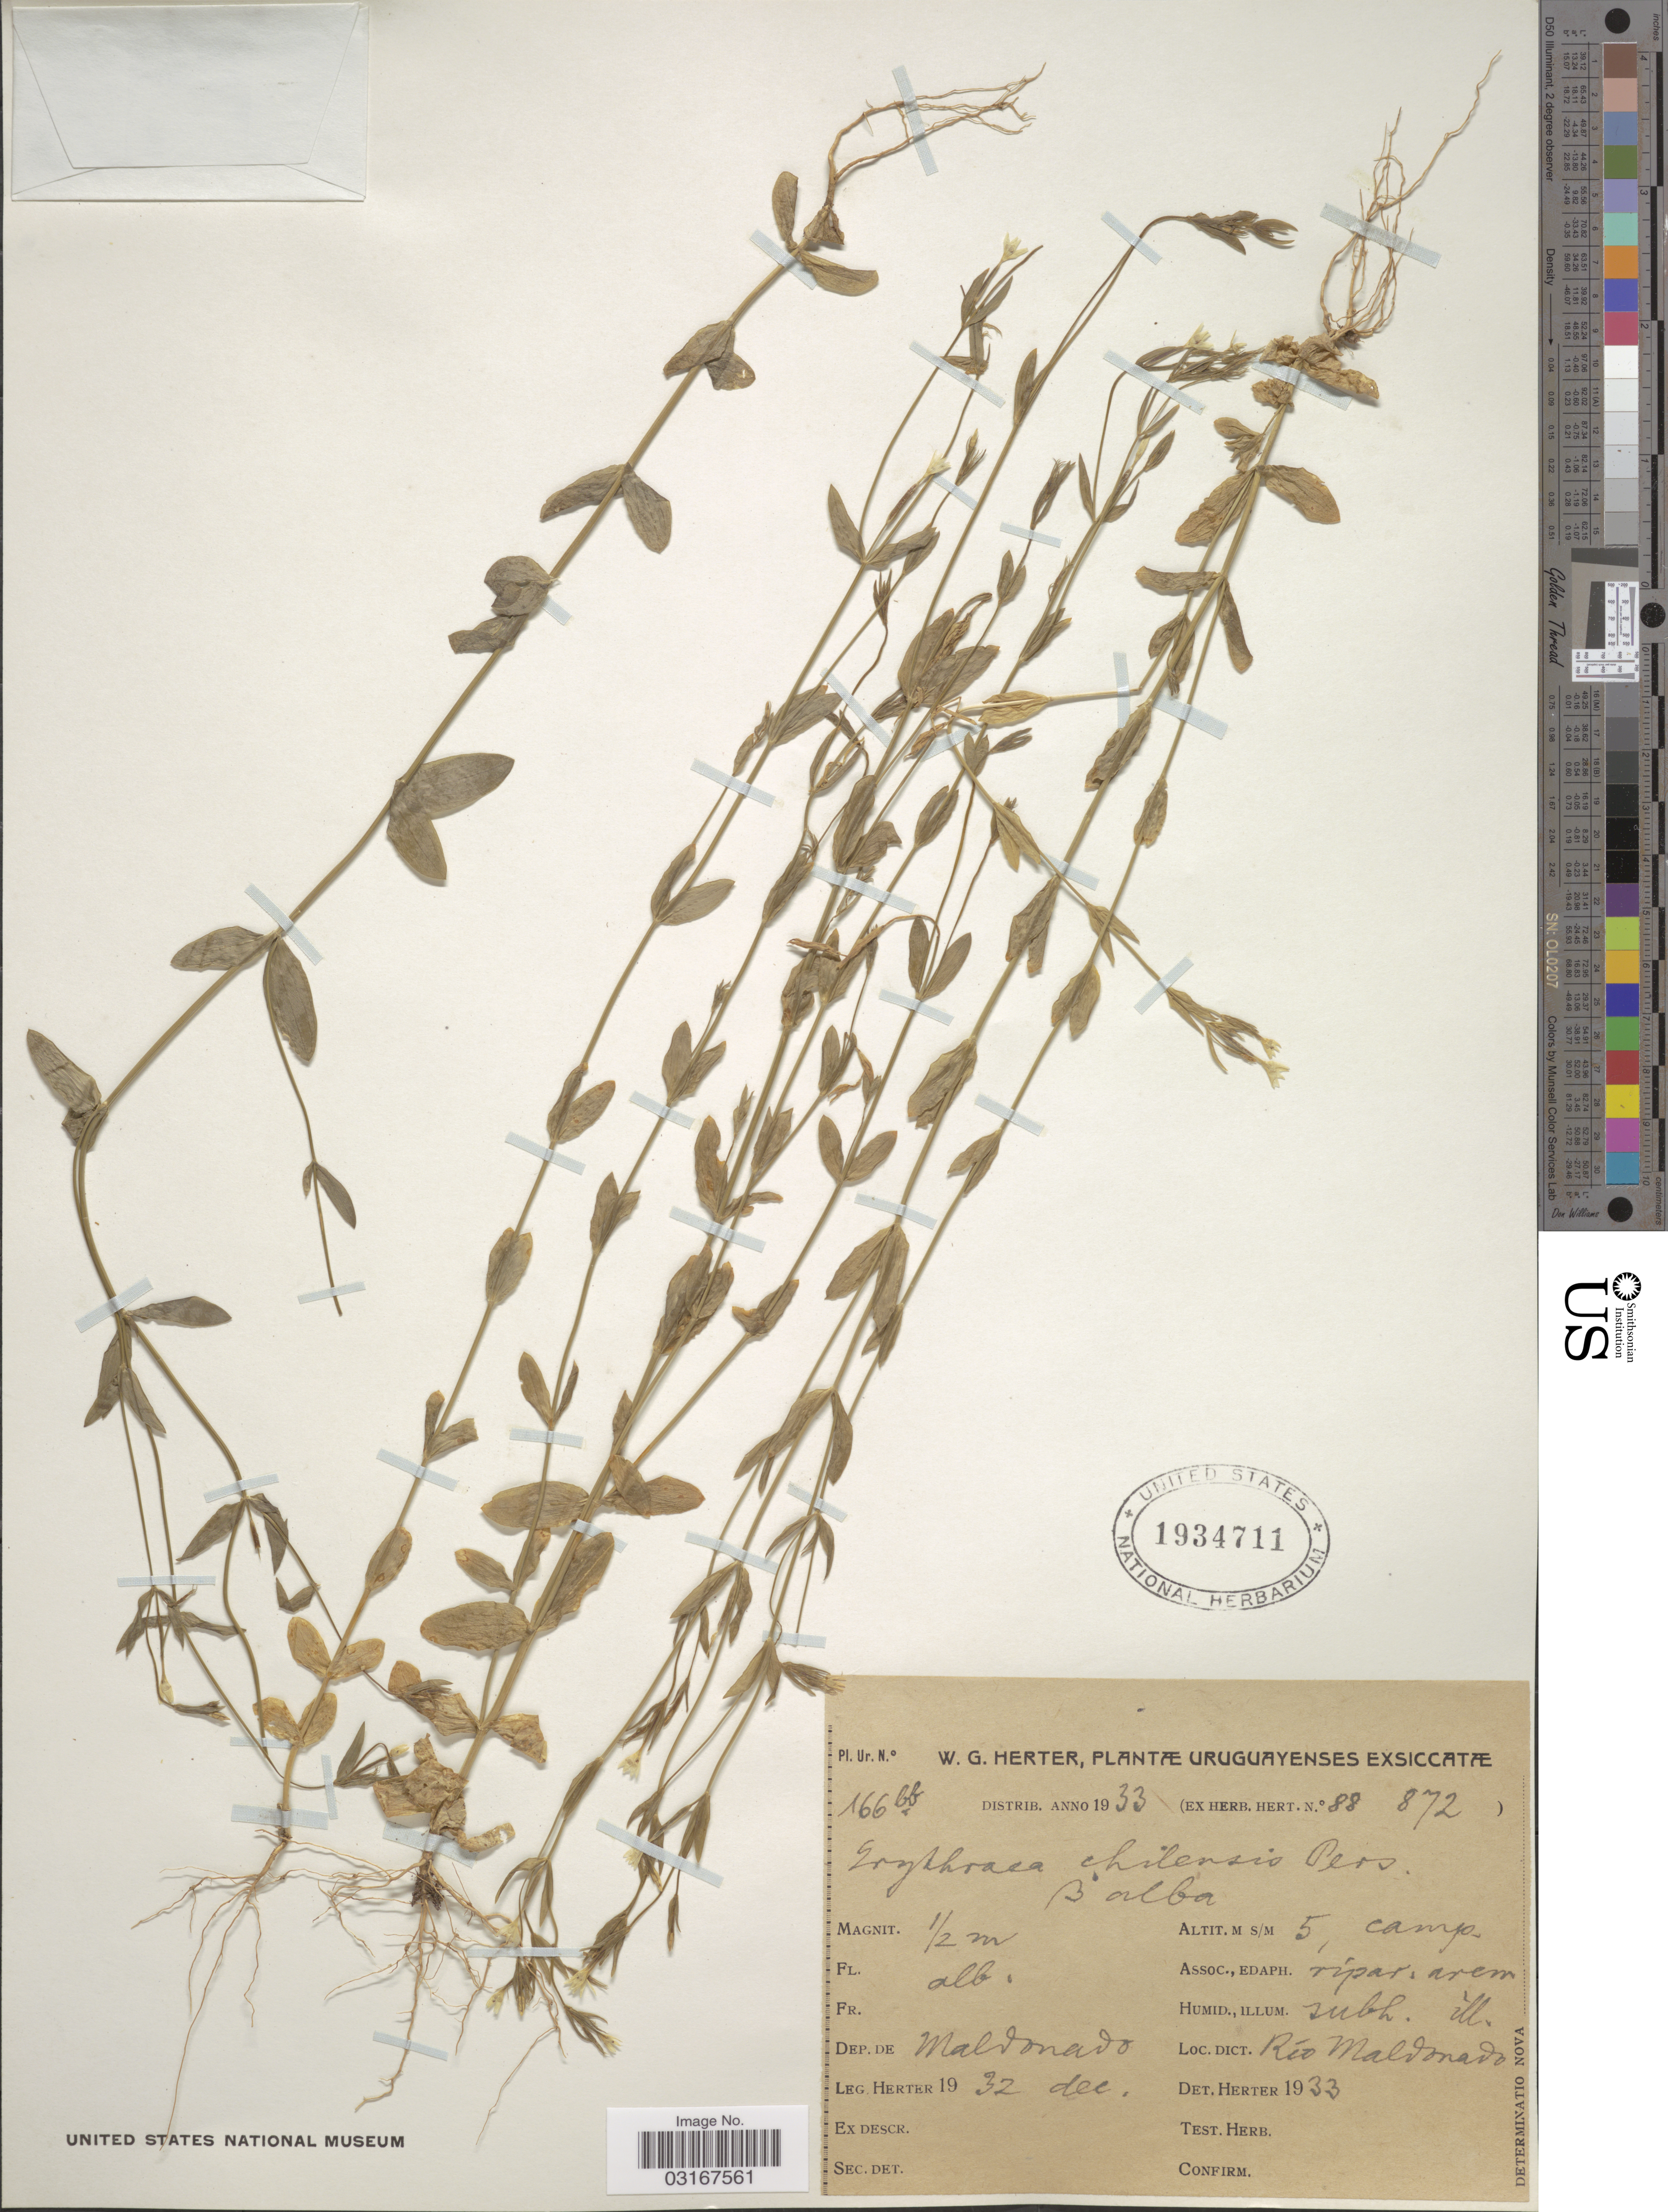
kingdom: Plantae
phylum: Tracheophyta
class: Magnoliopsida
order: Gentianales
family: Gentianaceae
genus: Centaurium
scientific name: Centaurium chilensis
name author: (Pers.) Druce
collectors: W. G. Herter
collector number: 166bb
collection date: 1932-12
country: Uruguay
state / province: Maldonado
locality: Dep. de Maldonado. Río Maldonado.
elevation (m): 5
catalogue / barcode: US 1934711